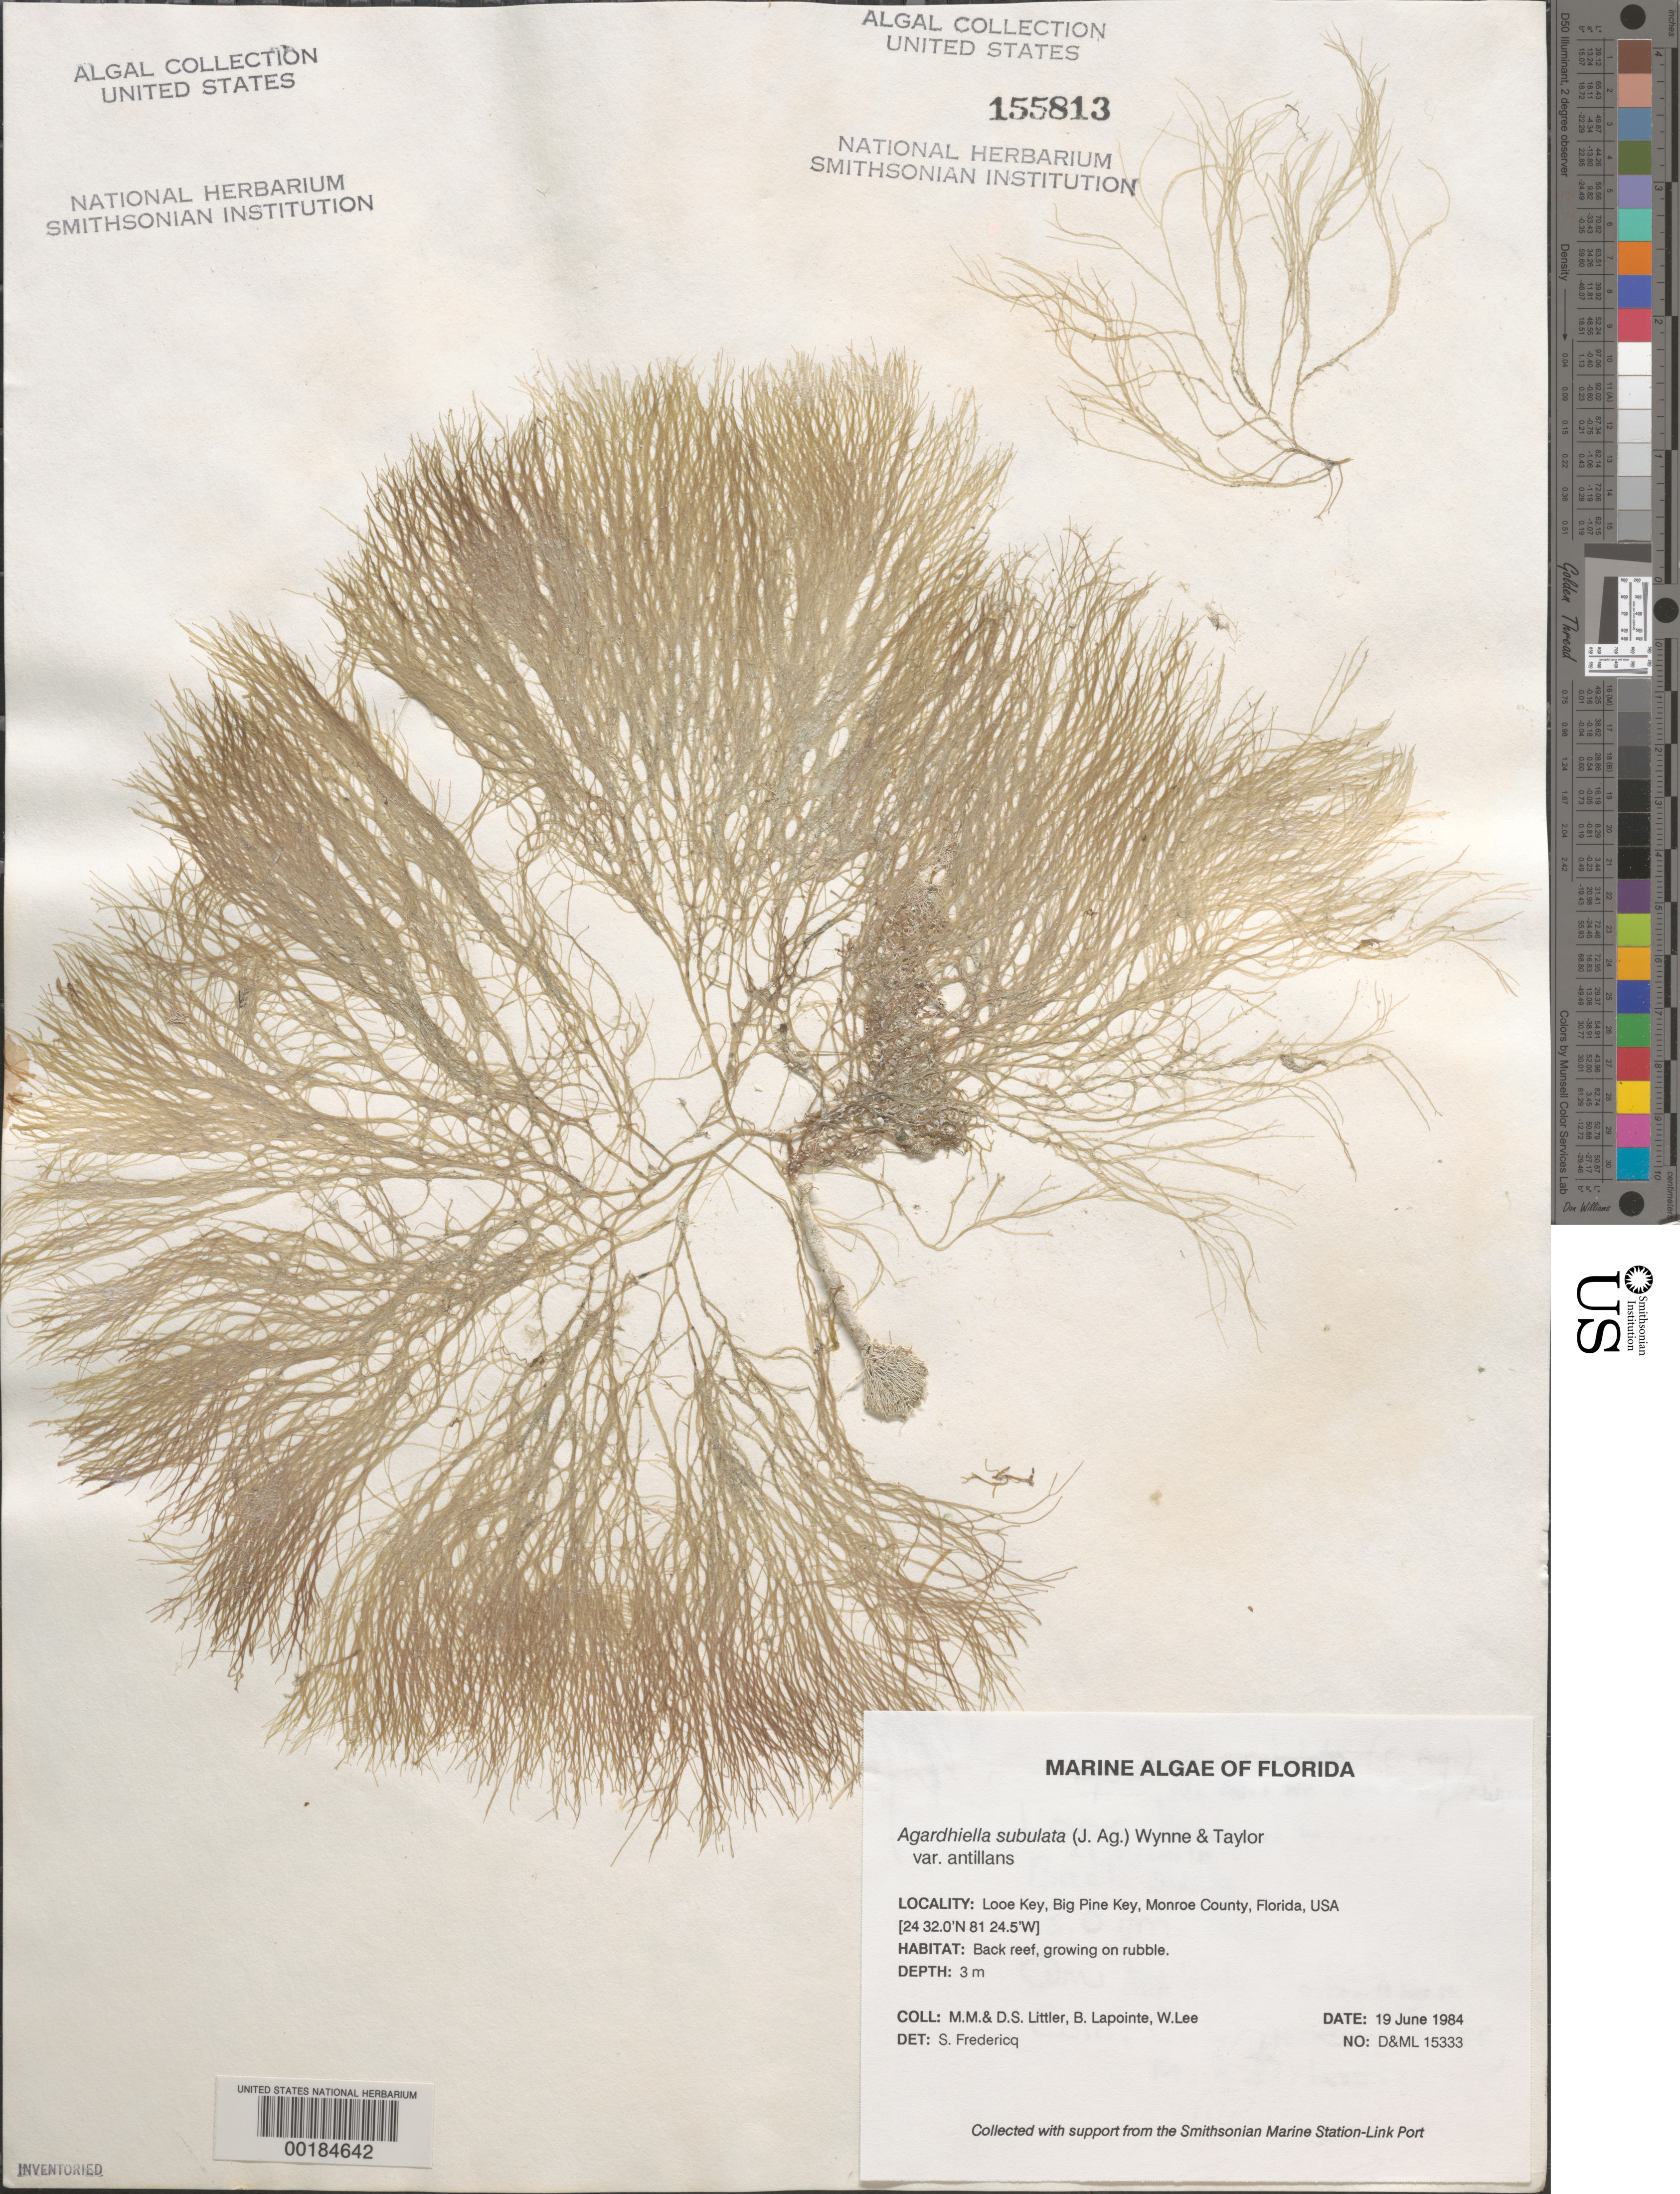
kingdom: Plantae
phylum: Rhodophyta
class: Florideophyceae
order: Gigartinales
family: Solieriaceae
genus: Agardhiella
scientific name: Agardhiella subulata var. antillans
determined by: Fredericq, S.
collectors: M. M. Littler, D. S. Littler, B. Lapointe & W. Lee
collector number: D&ML 15333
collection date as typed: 19 Jun 1984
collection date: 1984-06-19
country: United States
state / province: Florida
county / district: Monroe County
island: Looe Key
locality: Looe Key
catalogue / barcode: US 155813